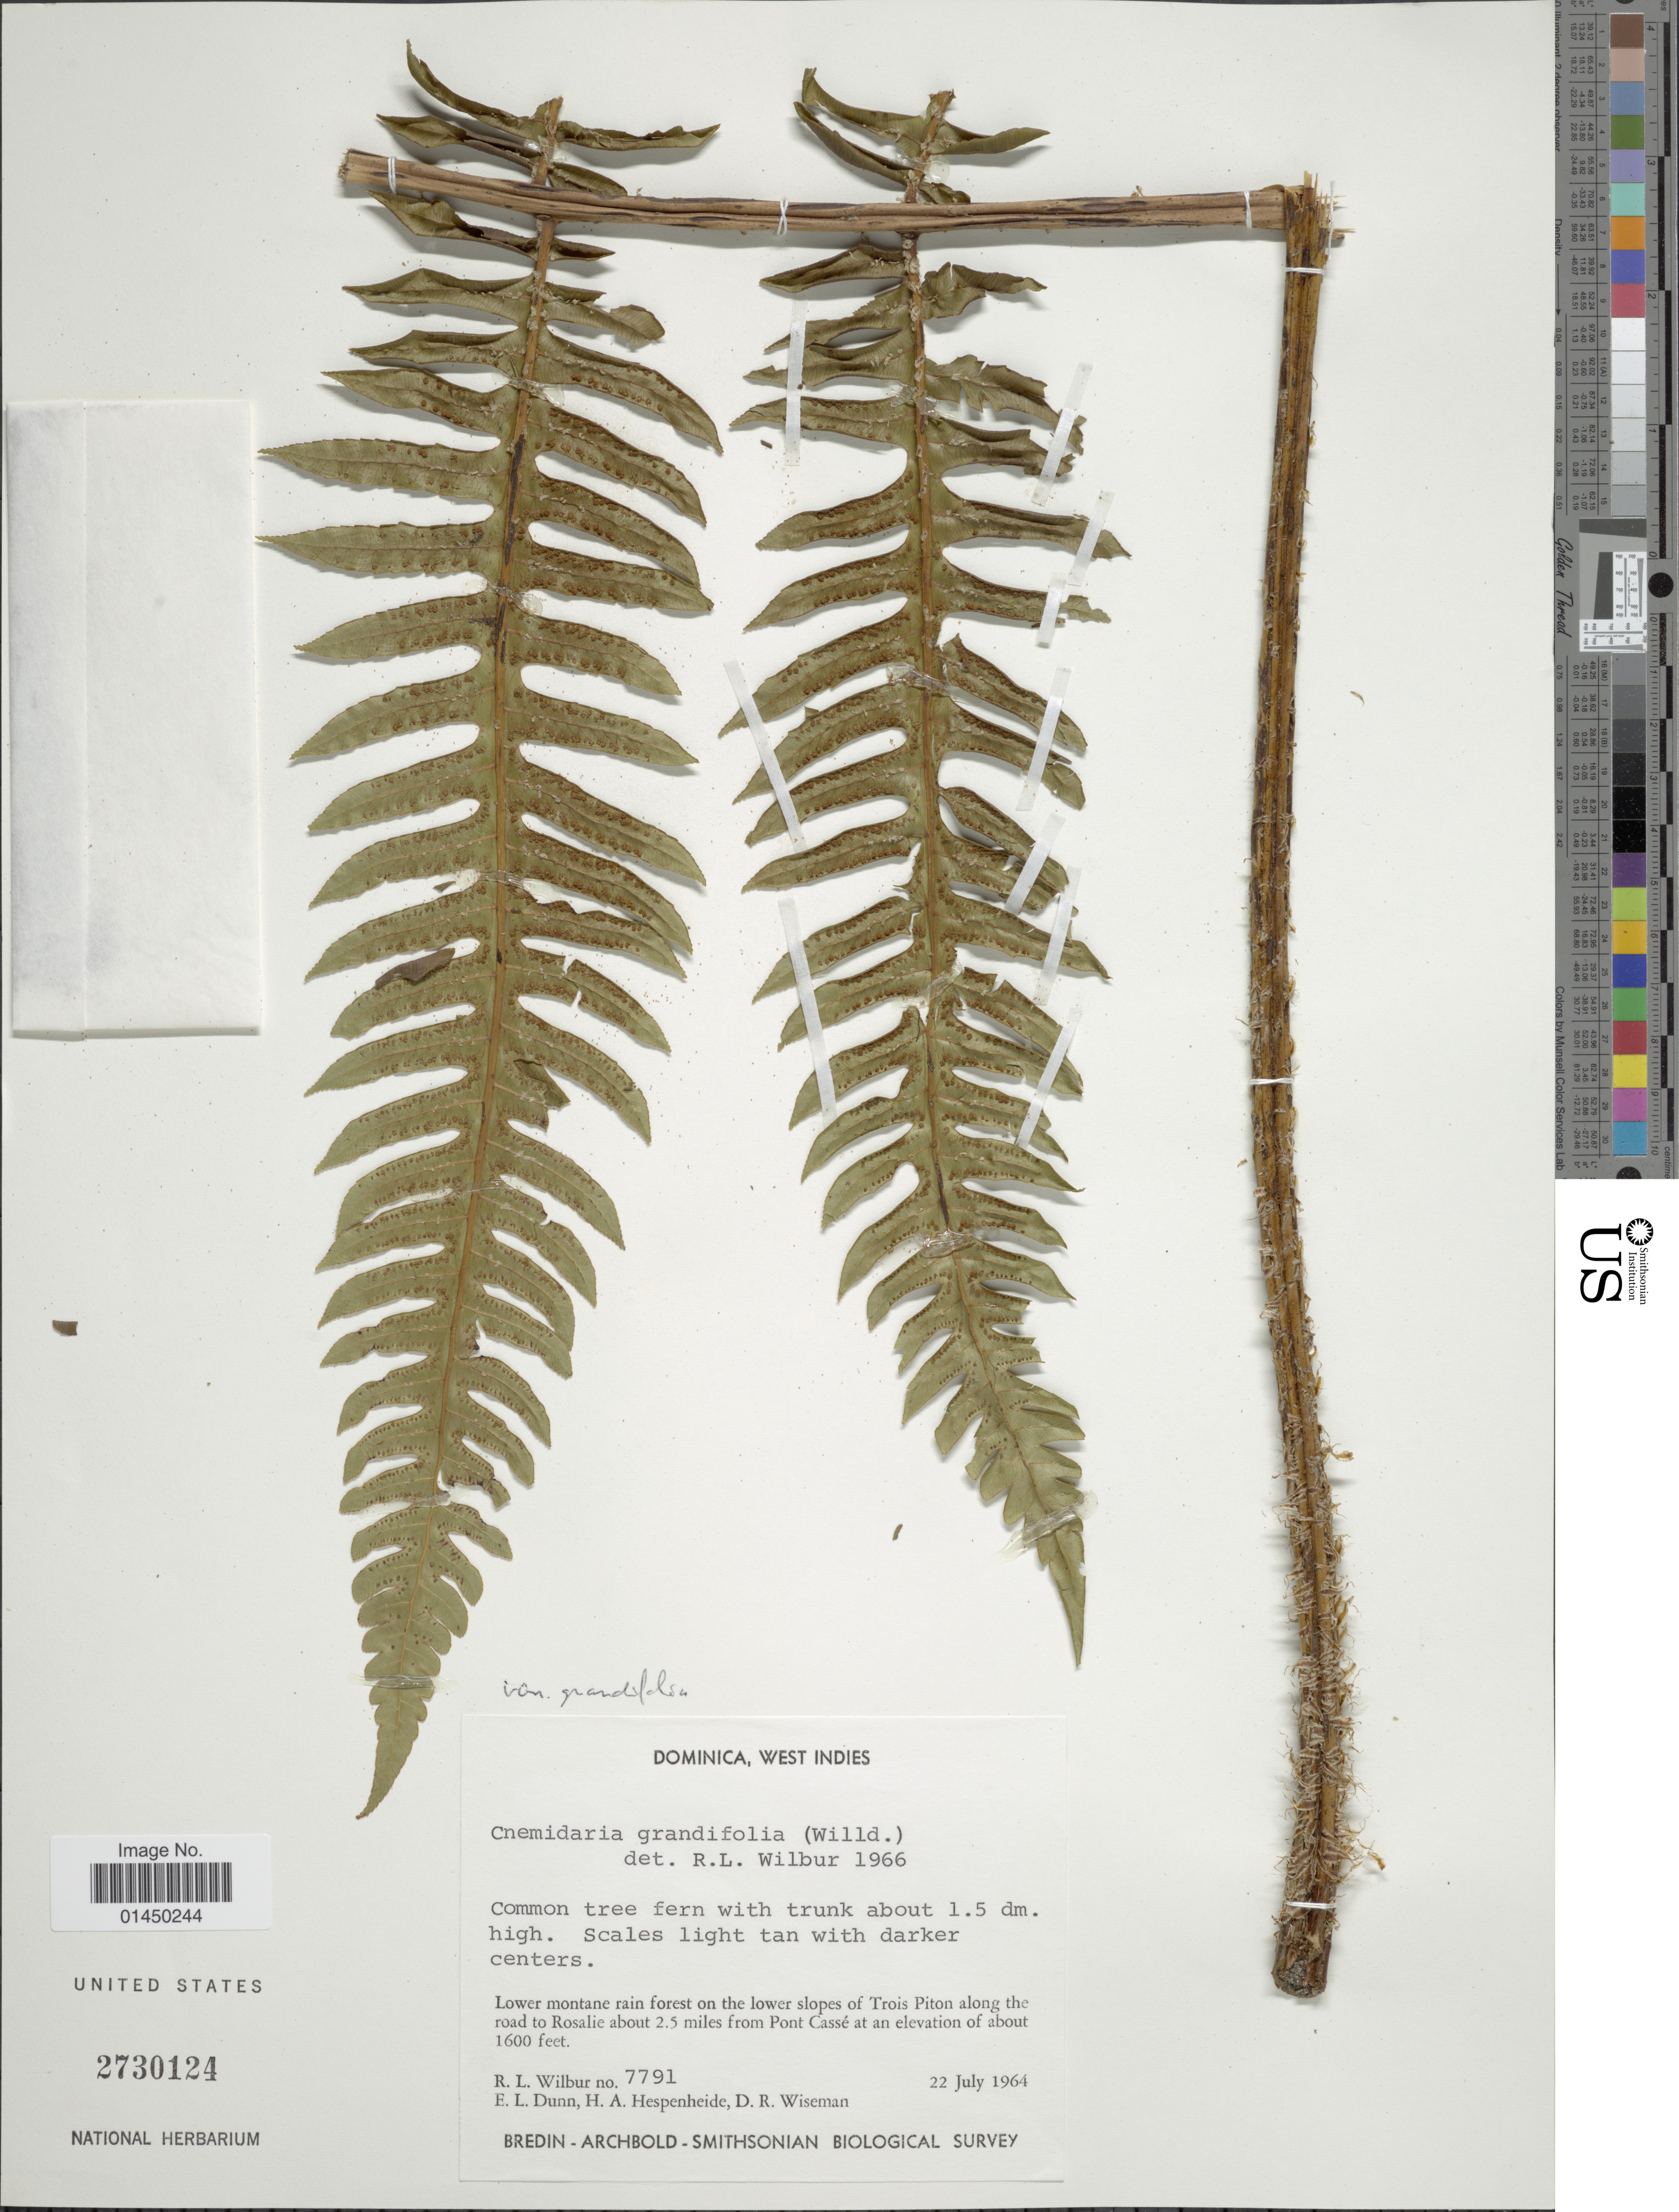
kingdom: Plantae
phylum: Tracheophyta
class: Polypodiopsida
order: Cyatheales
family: Cyatheaceae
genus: Cyathea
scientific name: Cyathea grandifolia var. grandifolia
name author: Willd.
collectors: R. L. Wilbur, E. Dunn, H. A. Hespenheide & D. R. Wiseman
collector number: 7791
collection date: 1964-07-22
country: Dominica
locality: Lower montane rain forest on the lower slopes of Trois Piton along the road to Rosalie about 2.5 miles from Pont Casse.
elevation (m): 488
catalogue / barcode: US 2730124